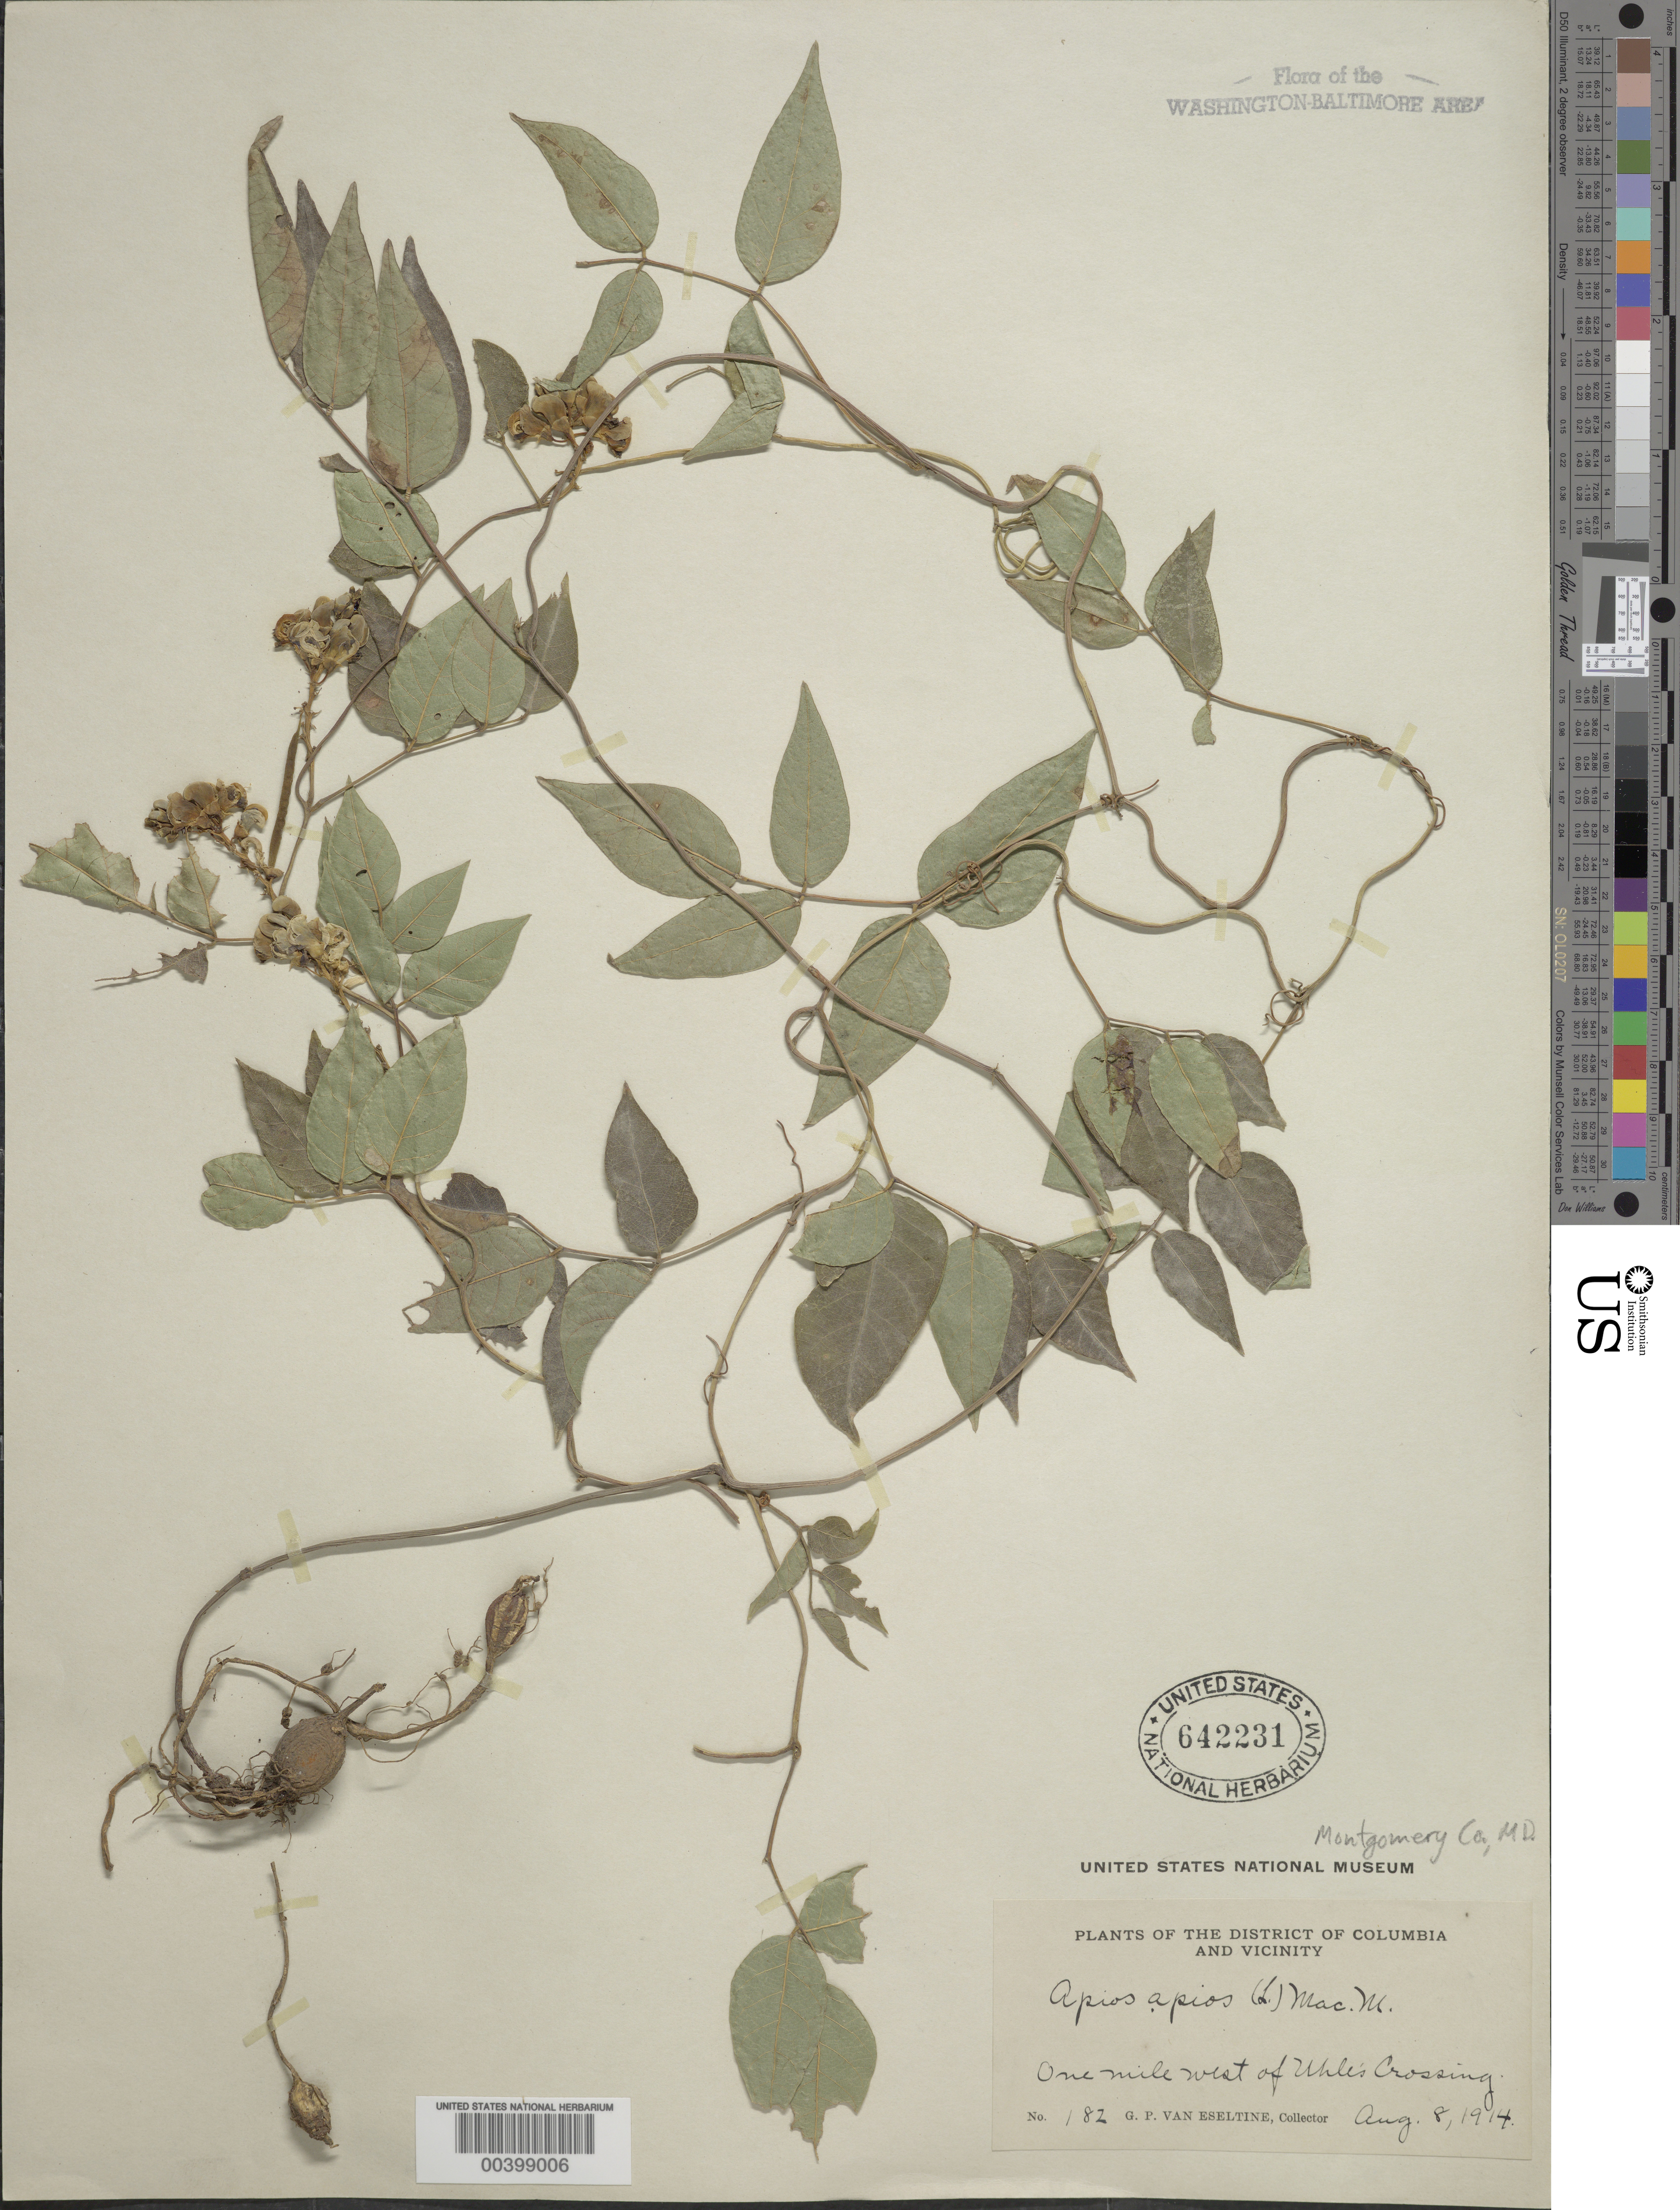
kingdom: Plantae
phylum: Tracheophyta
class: Magnoliopsida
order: Fabales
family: Fabaceae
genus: Apios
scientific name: Apios americana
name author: Medik.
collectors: G. P. Van Eseltine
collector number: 182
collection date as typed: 08 Aug 1914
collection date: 1914-08-08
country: United States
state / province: District of Columbia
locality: West of Uhles Crossing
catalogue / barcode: US 642231